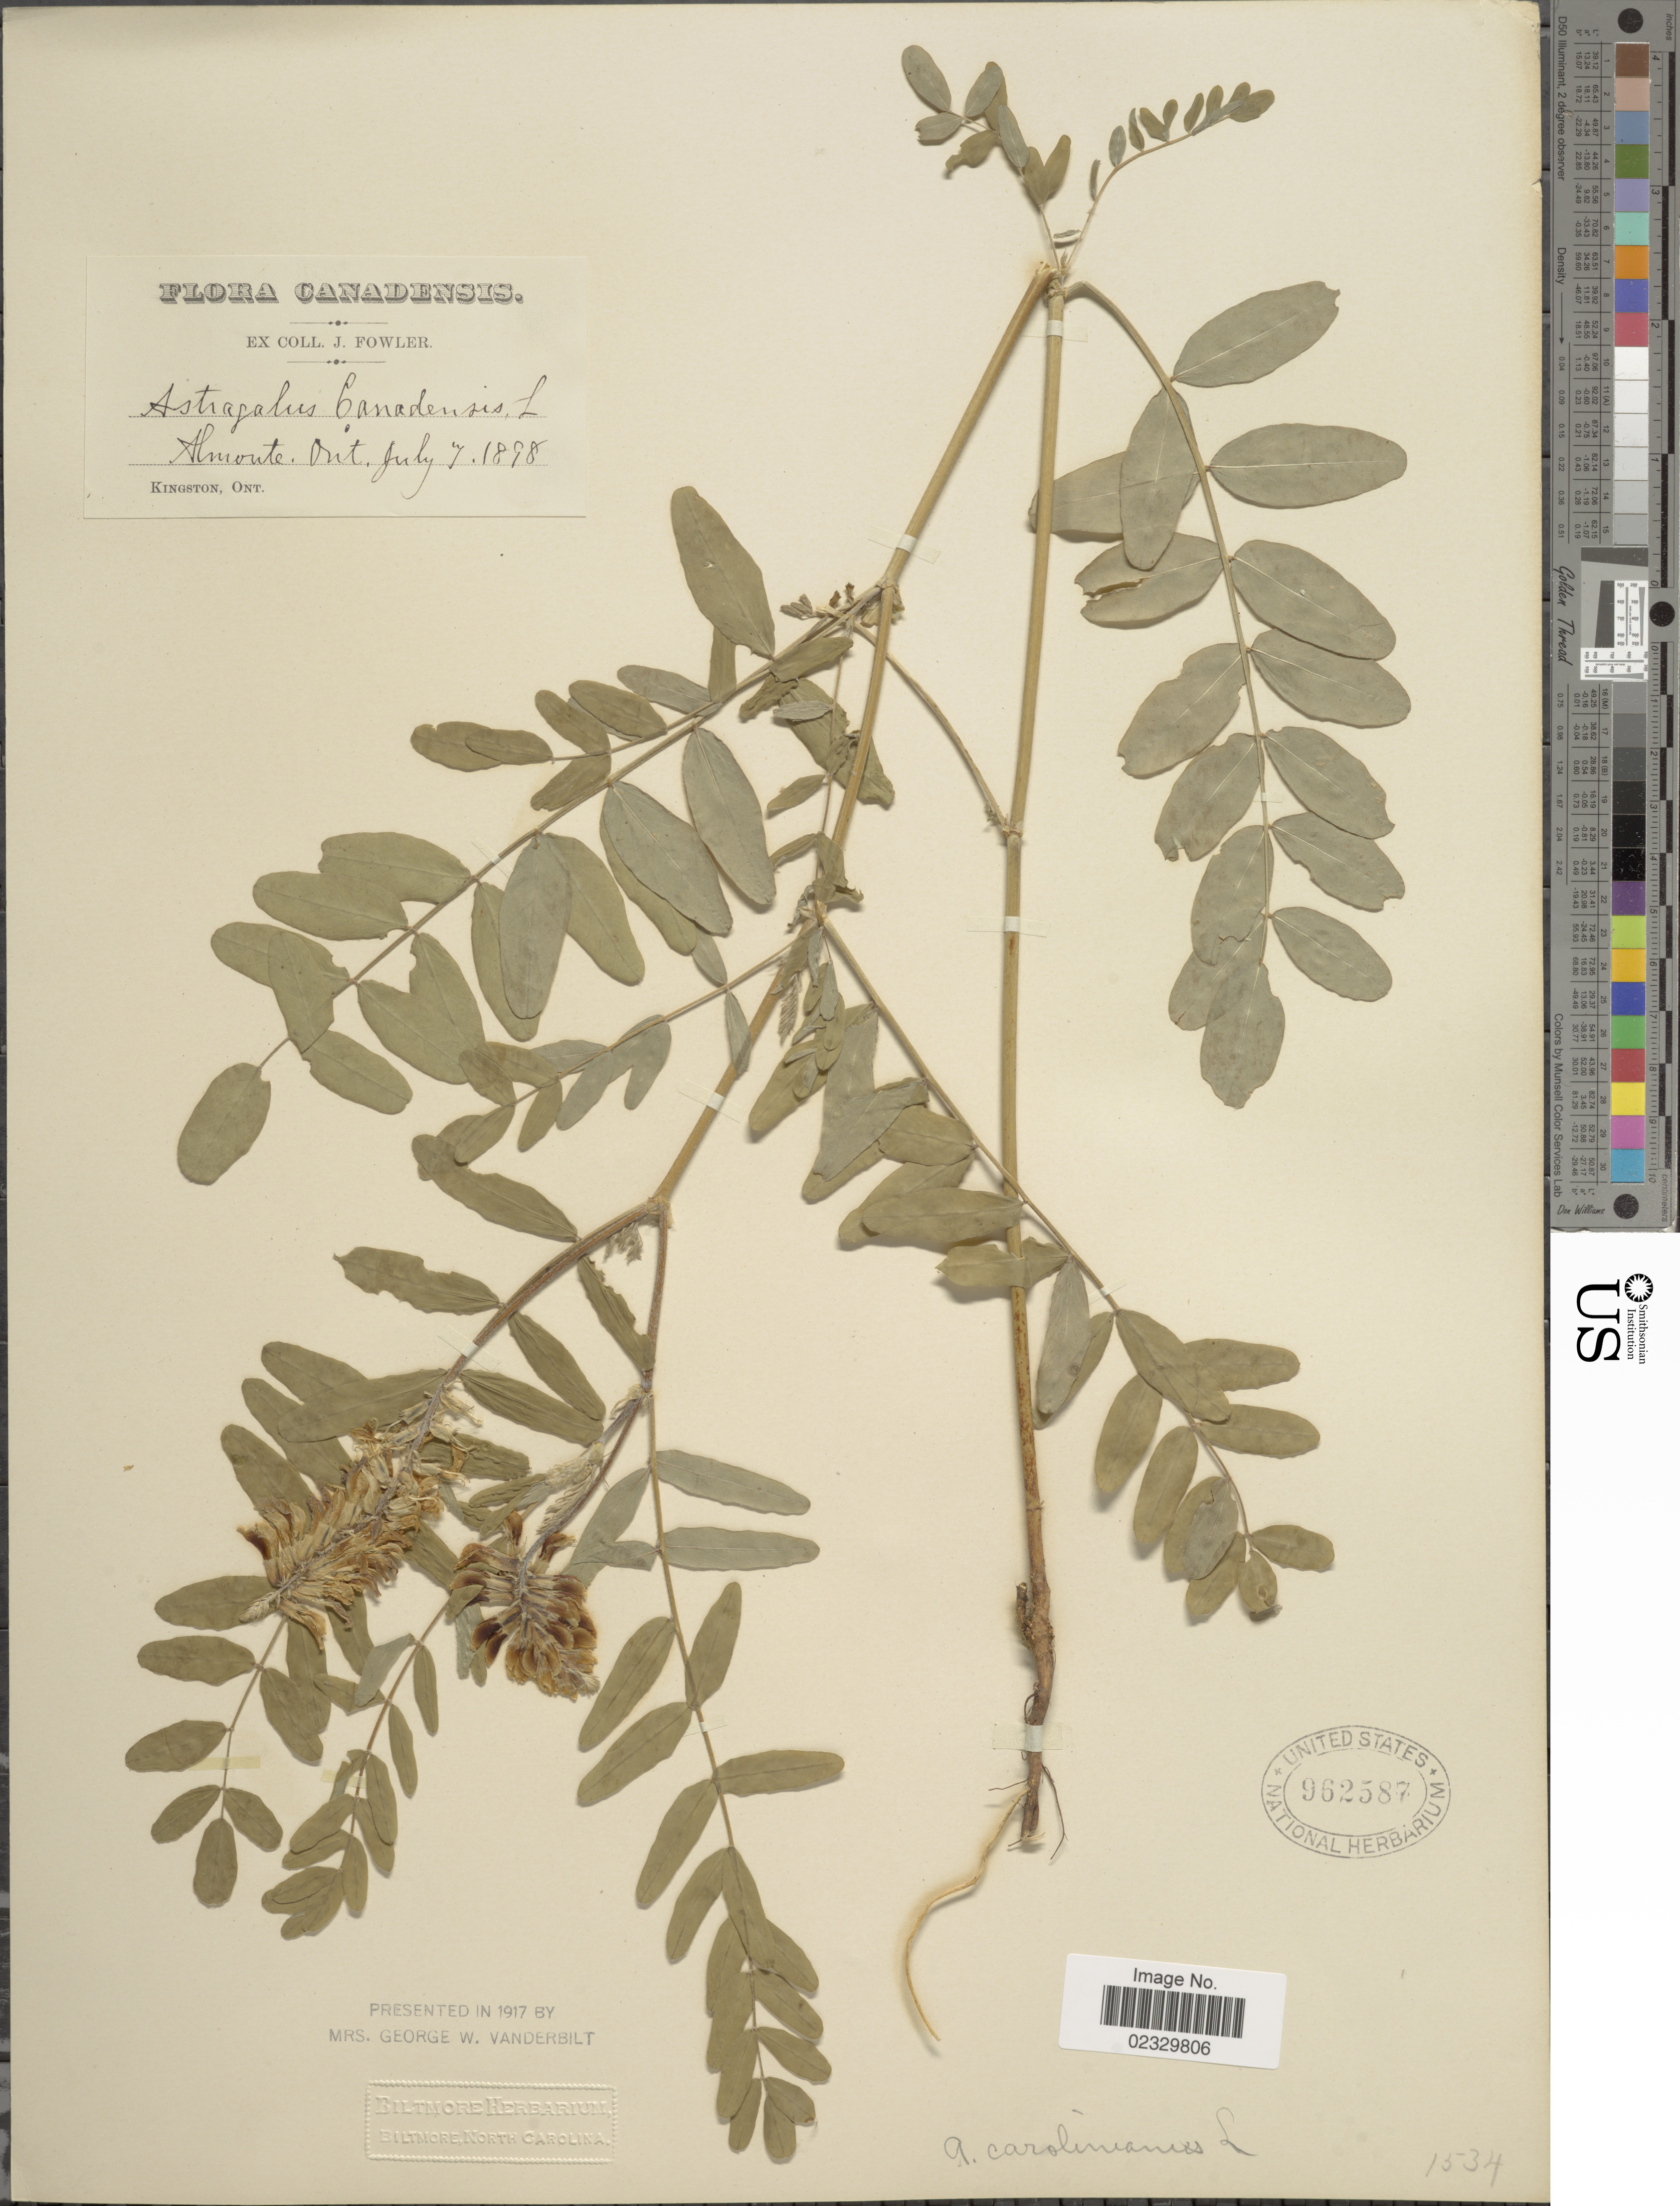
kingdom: Plantae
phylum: Tracheophyta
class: Magnoliopsida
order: Fabales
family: Fabaceae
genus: Astragalus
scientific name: Astragalus canadensis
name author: L.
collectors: ex herb. J. Fowler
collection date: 1898-07-07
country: Canada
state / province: Ontario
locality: Almoute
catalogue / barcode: US 962587